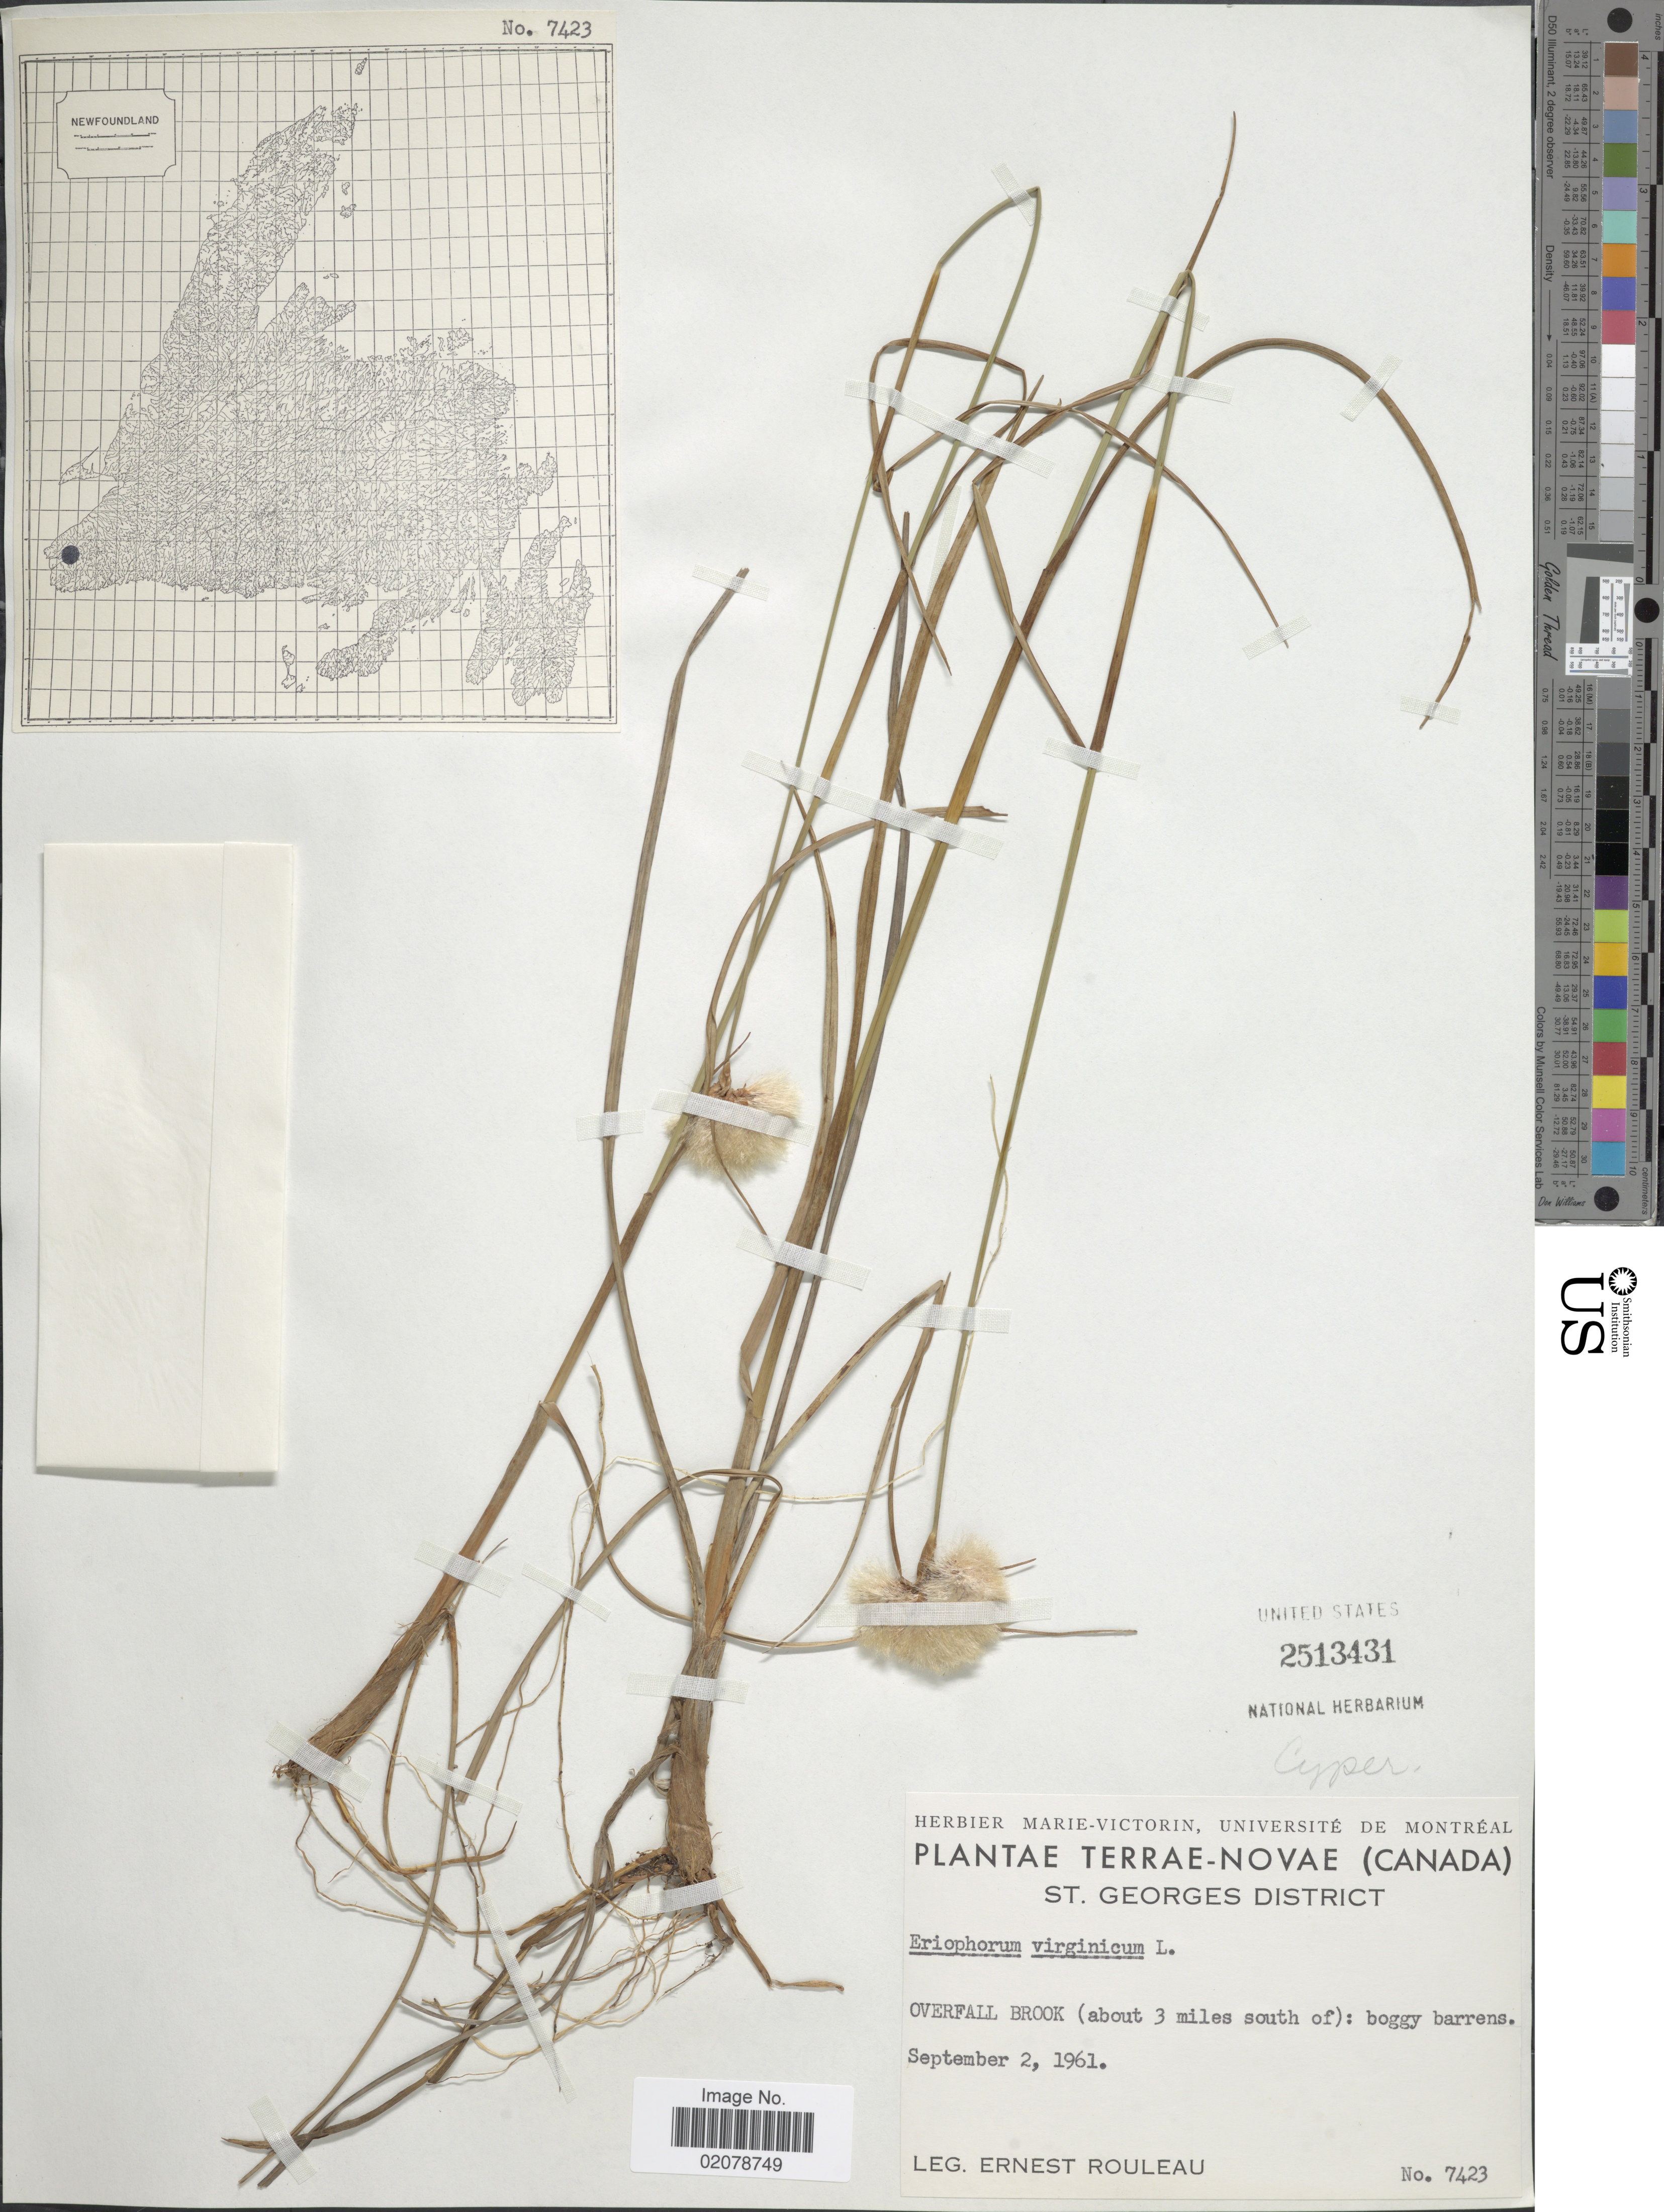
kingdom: Plantae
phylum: Tracheophyta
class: Liliopsida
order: Poales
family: Cyperaceae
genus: Eriophorum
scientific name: Eriophorum virginicum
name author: L.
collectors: E. Rouleau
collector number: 7423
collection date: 1961-09-02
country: Canada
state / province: Newfoundland and Labrador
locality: Terrae-Novae. St. Georges District. Overfall Brook (about 3 miles south of)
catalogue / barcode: US 2513431